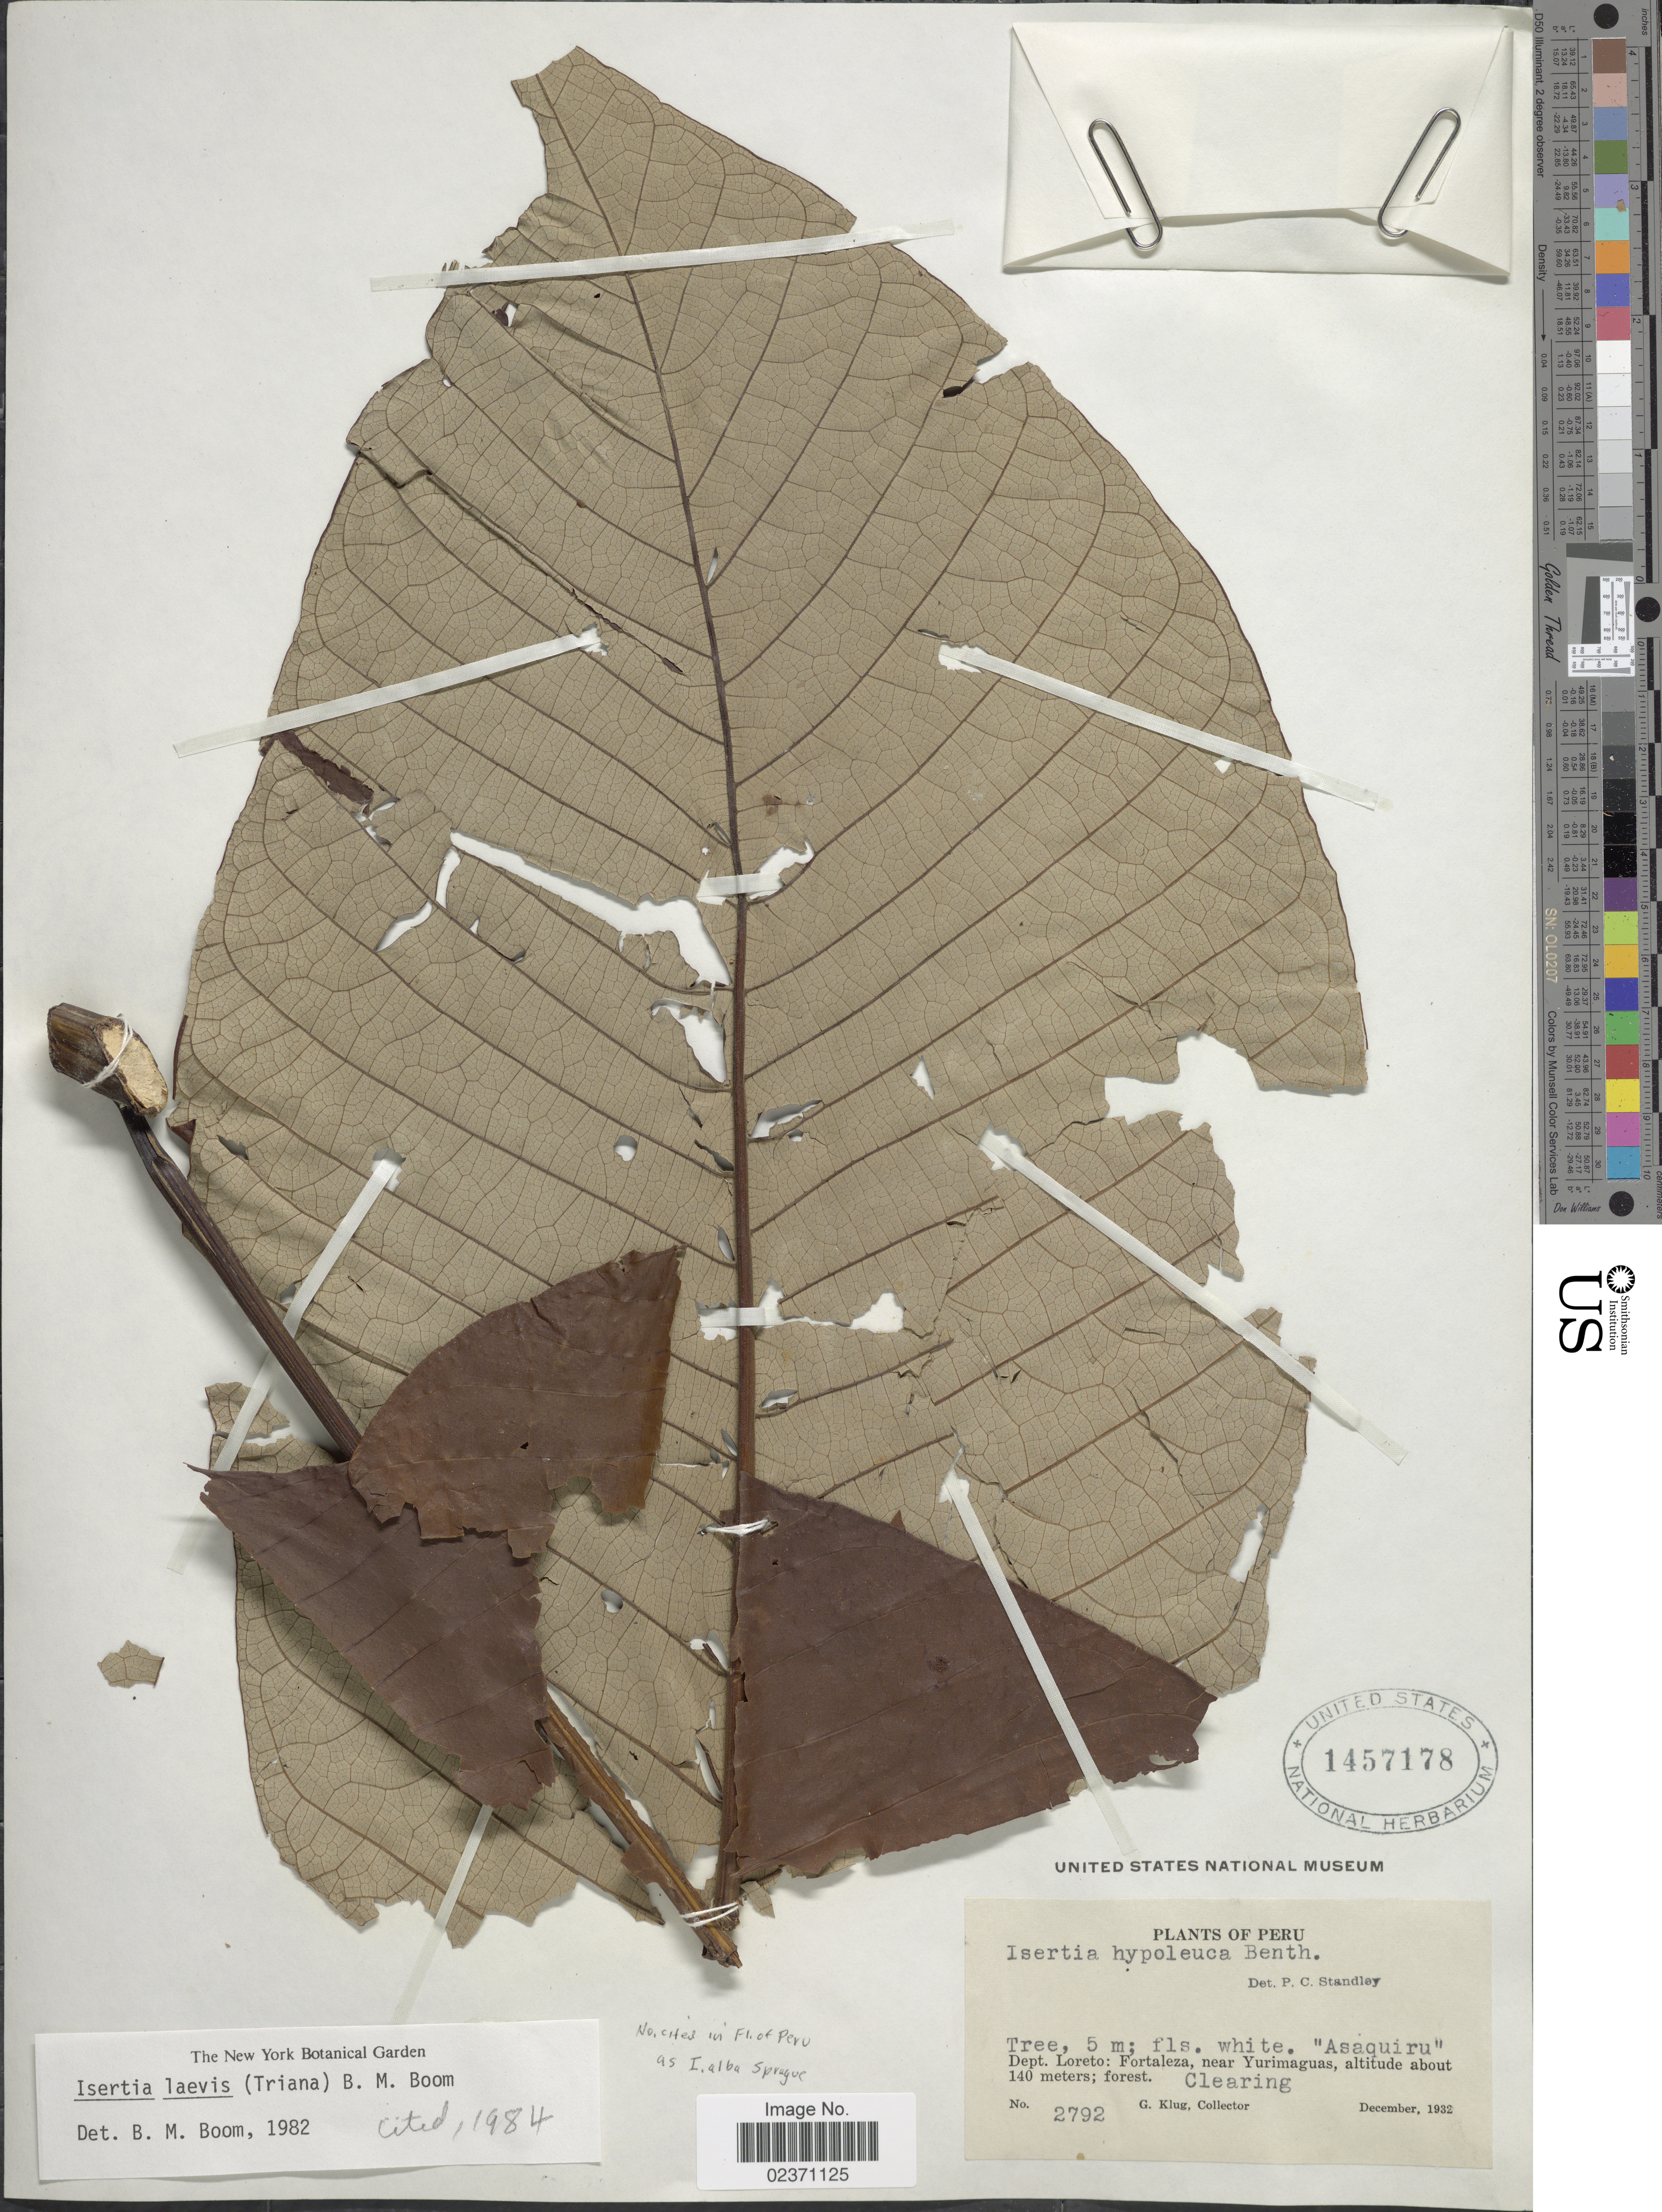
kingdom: Plantae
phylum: Tracheophyta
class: Magnoliopsida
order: Gentianales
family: Rubiaceae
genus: Isertia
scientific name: Isertia laevis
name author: (Triana) B.M. Boom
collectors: G. Klug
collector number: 2792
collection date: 1932-12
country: Peru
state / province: Loreto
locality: Fortaleza, near Yurimaguas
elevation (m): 140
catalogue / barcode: US 1457178